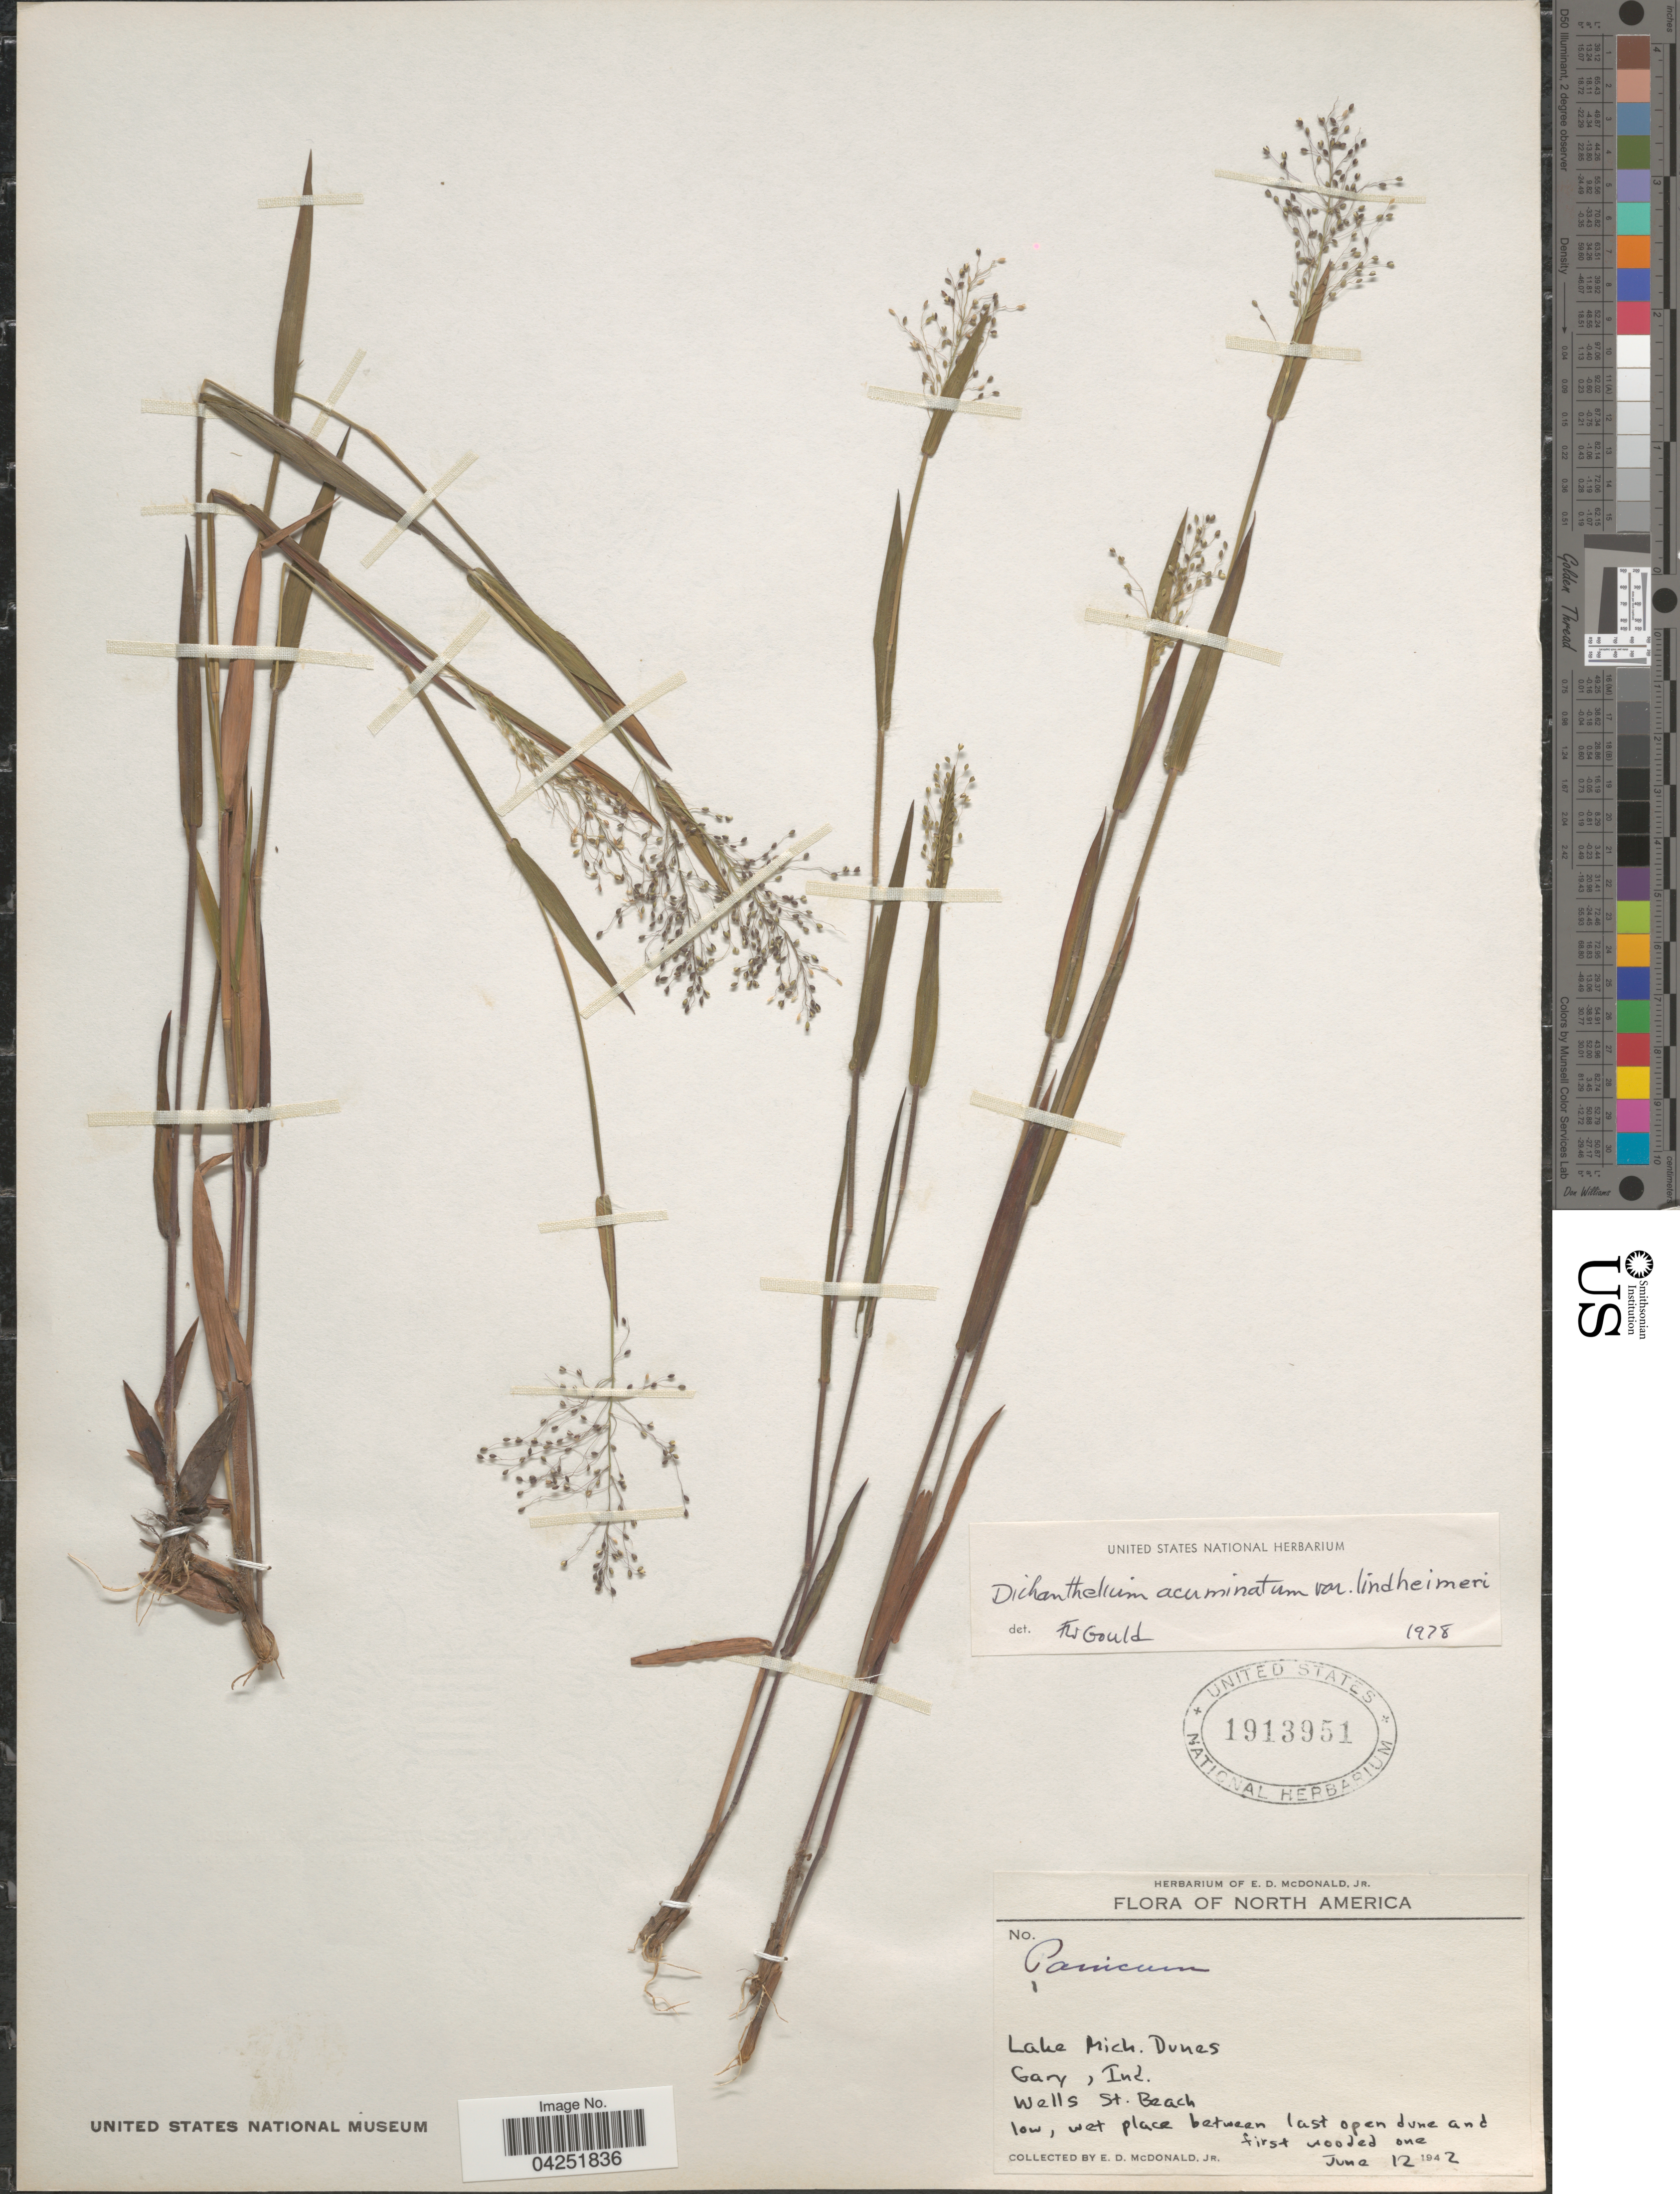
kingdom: Plantae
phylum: Tracheophyta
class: Liliopsida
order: Poales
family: Poaceae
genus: Dichanthelium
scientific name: Dichanthelium acuminatum var. lindheimeri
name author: (Nash) Gould & C.A. Clark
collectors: E. D. McDonald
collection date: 1942-06-12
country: United States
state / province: Indiana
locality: Lake Mich, Gary. Wells St. Beach low, wet place between last open dune and first wooded one.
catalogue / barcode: US 1913951